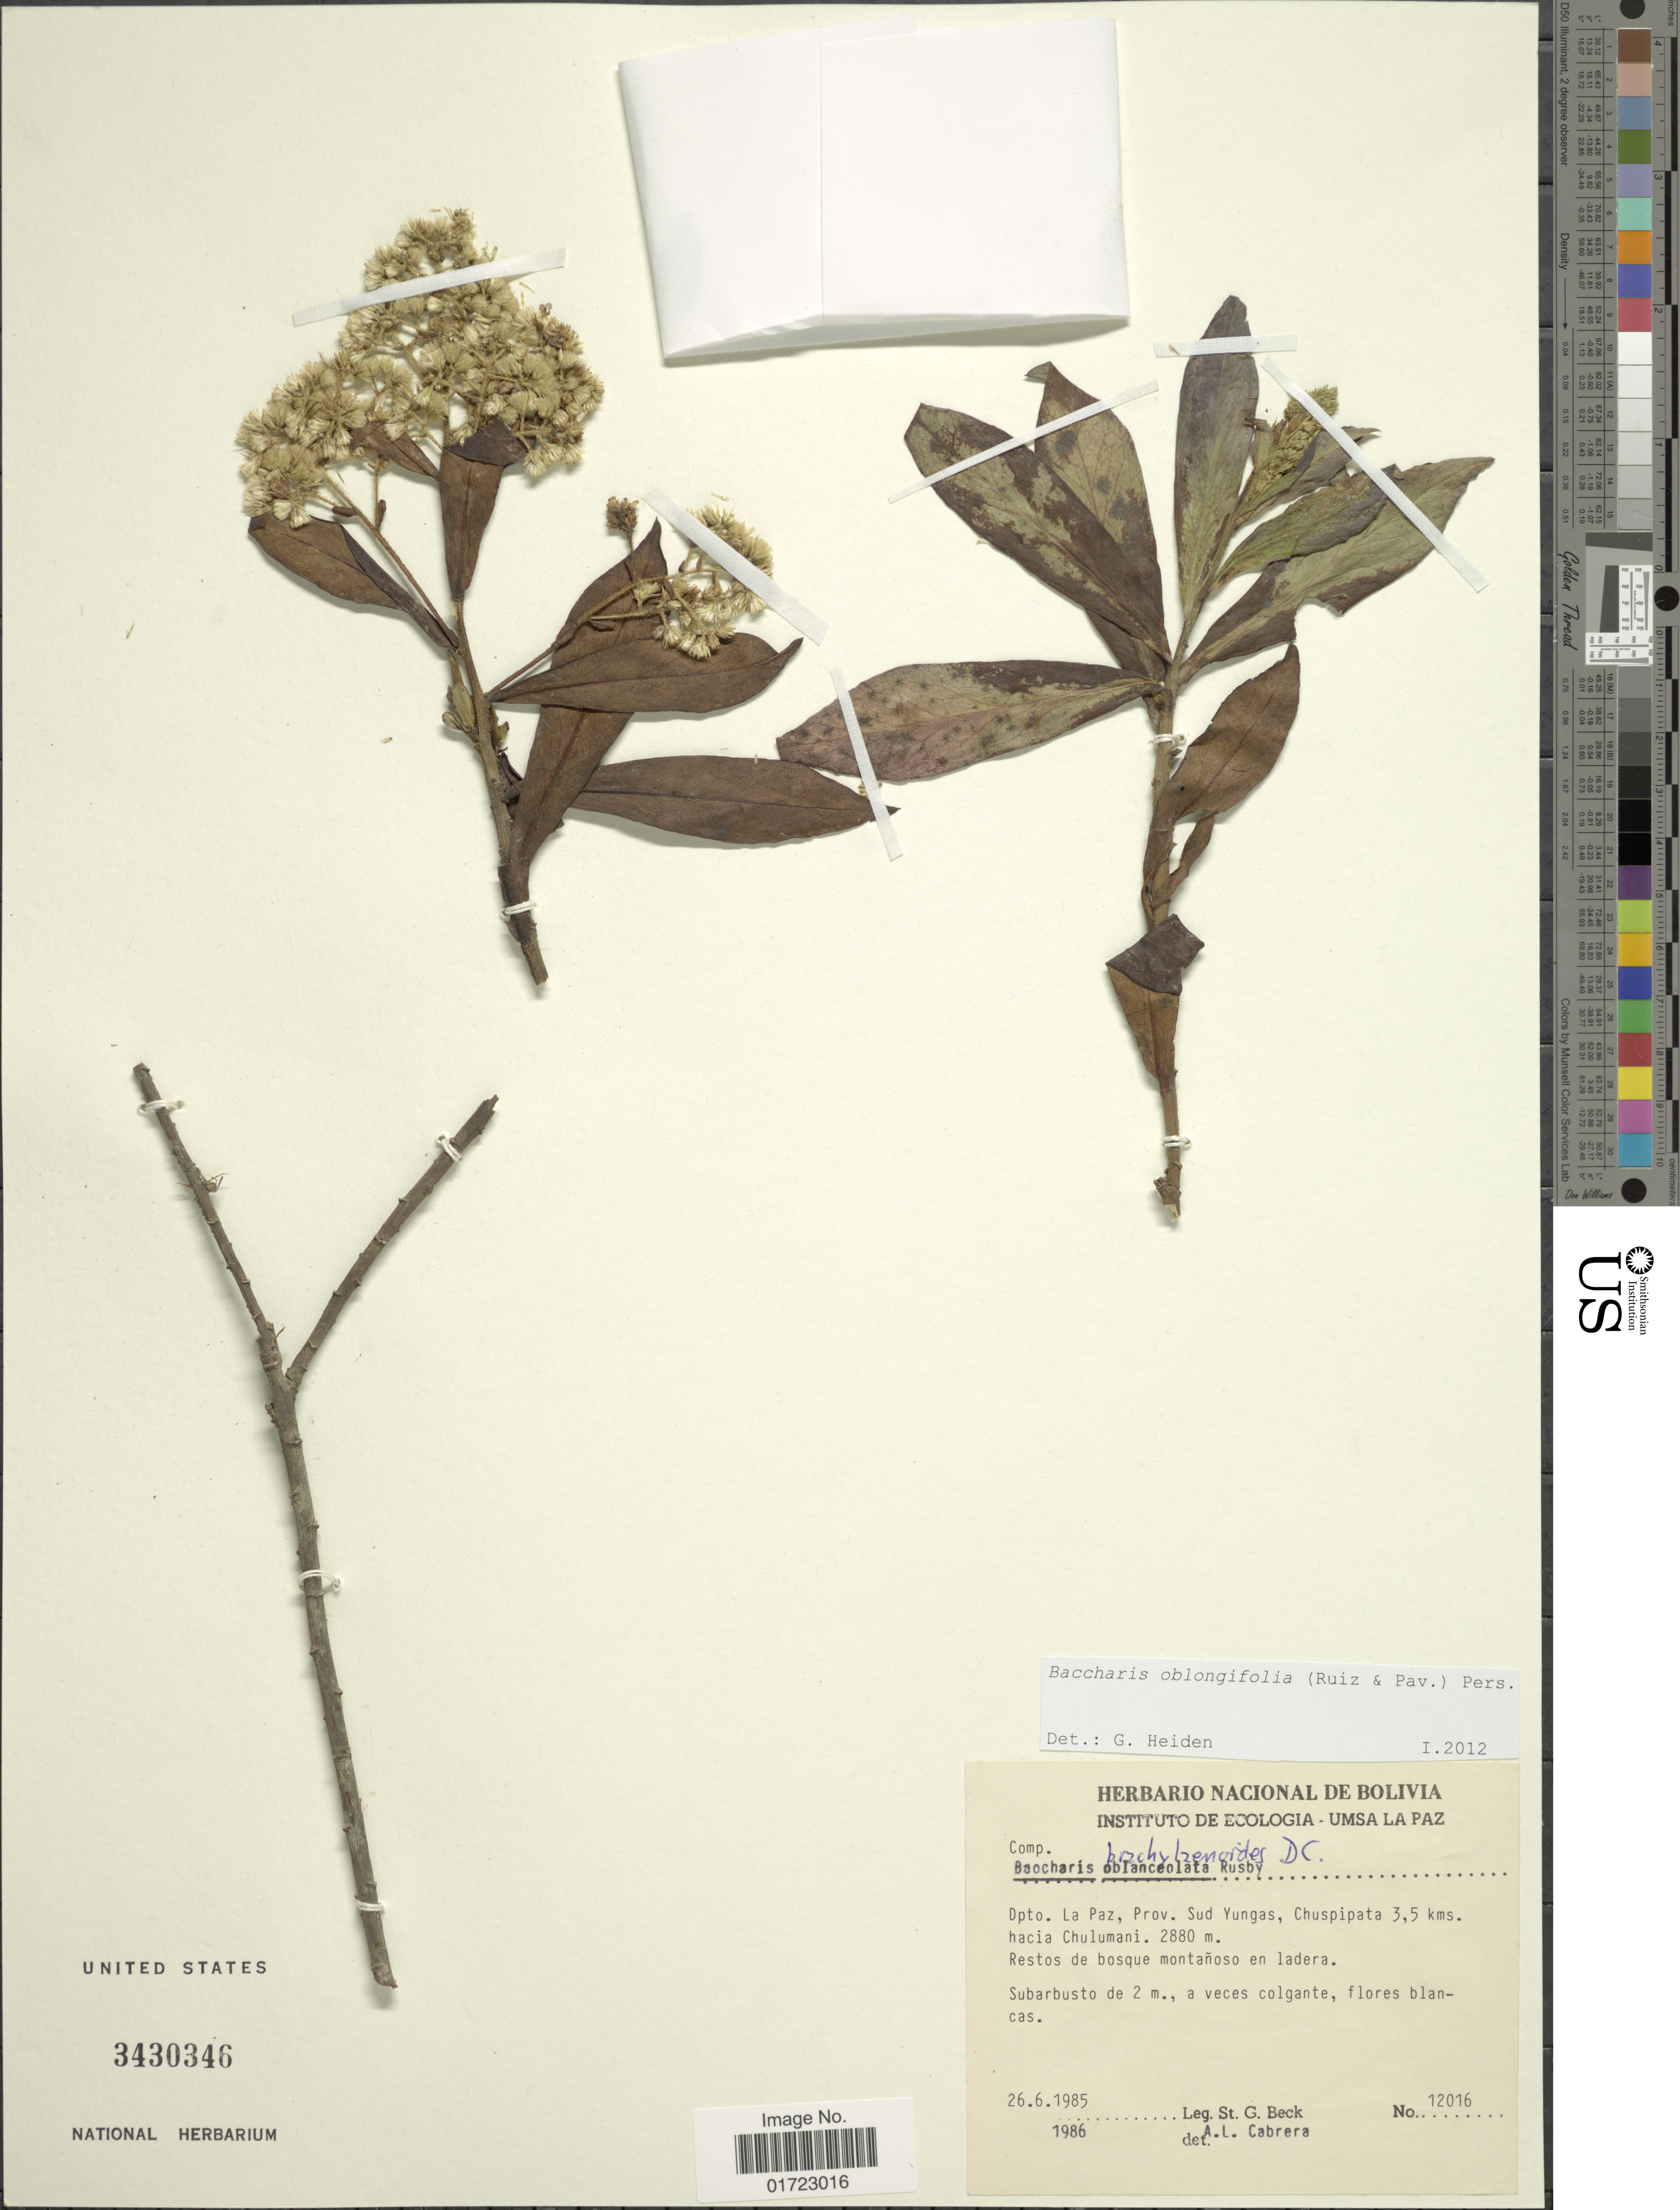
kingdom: Plantae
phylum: Tracheophyta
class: Magnoliopsida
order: Asterales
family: Asteraceae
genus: Baccharis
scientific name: Baccharis oblongifolia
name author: (Ruiz & Pav.) Pers.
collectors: S. G. Beck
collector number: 12016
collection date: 1985-06-26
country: Bolivia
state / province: La Paz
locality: Prov. Sud Yungas, Chuspipata 3,5 kms. hacia Chulumani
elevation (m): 2880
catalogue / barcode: US 3430346